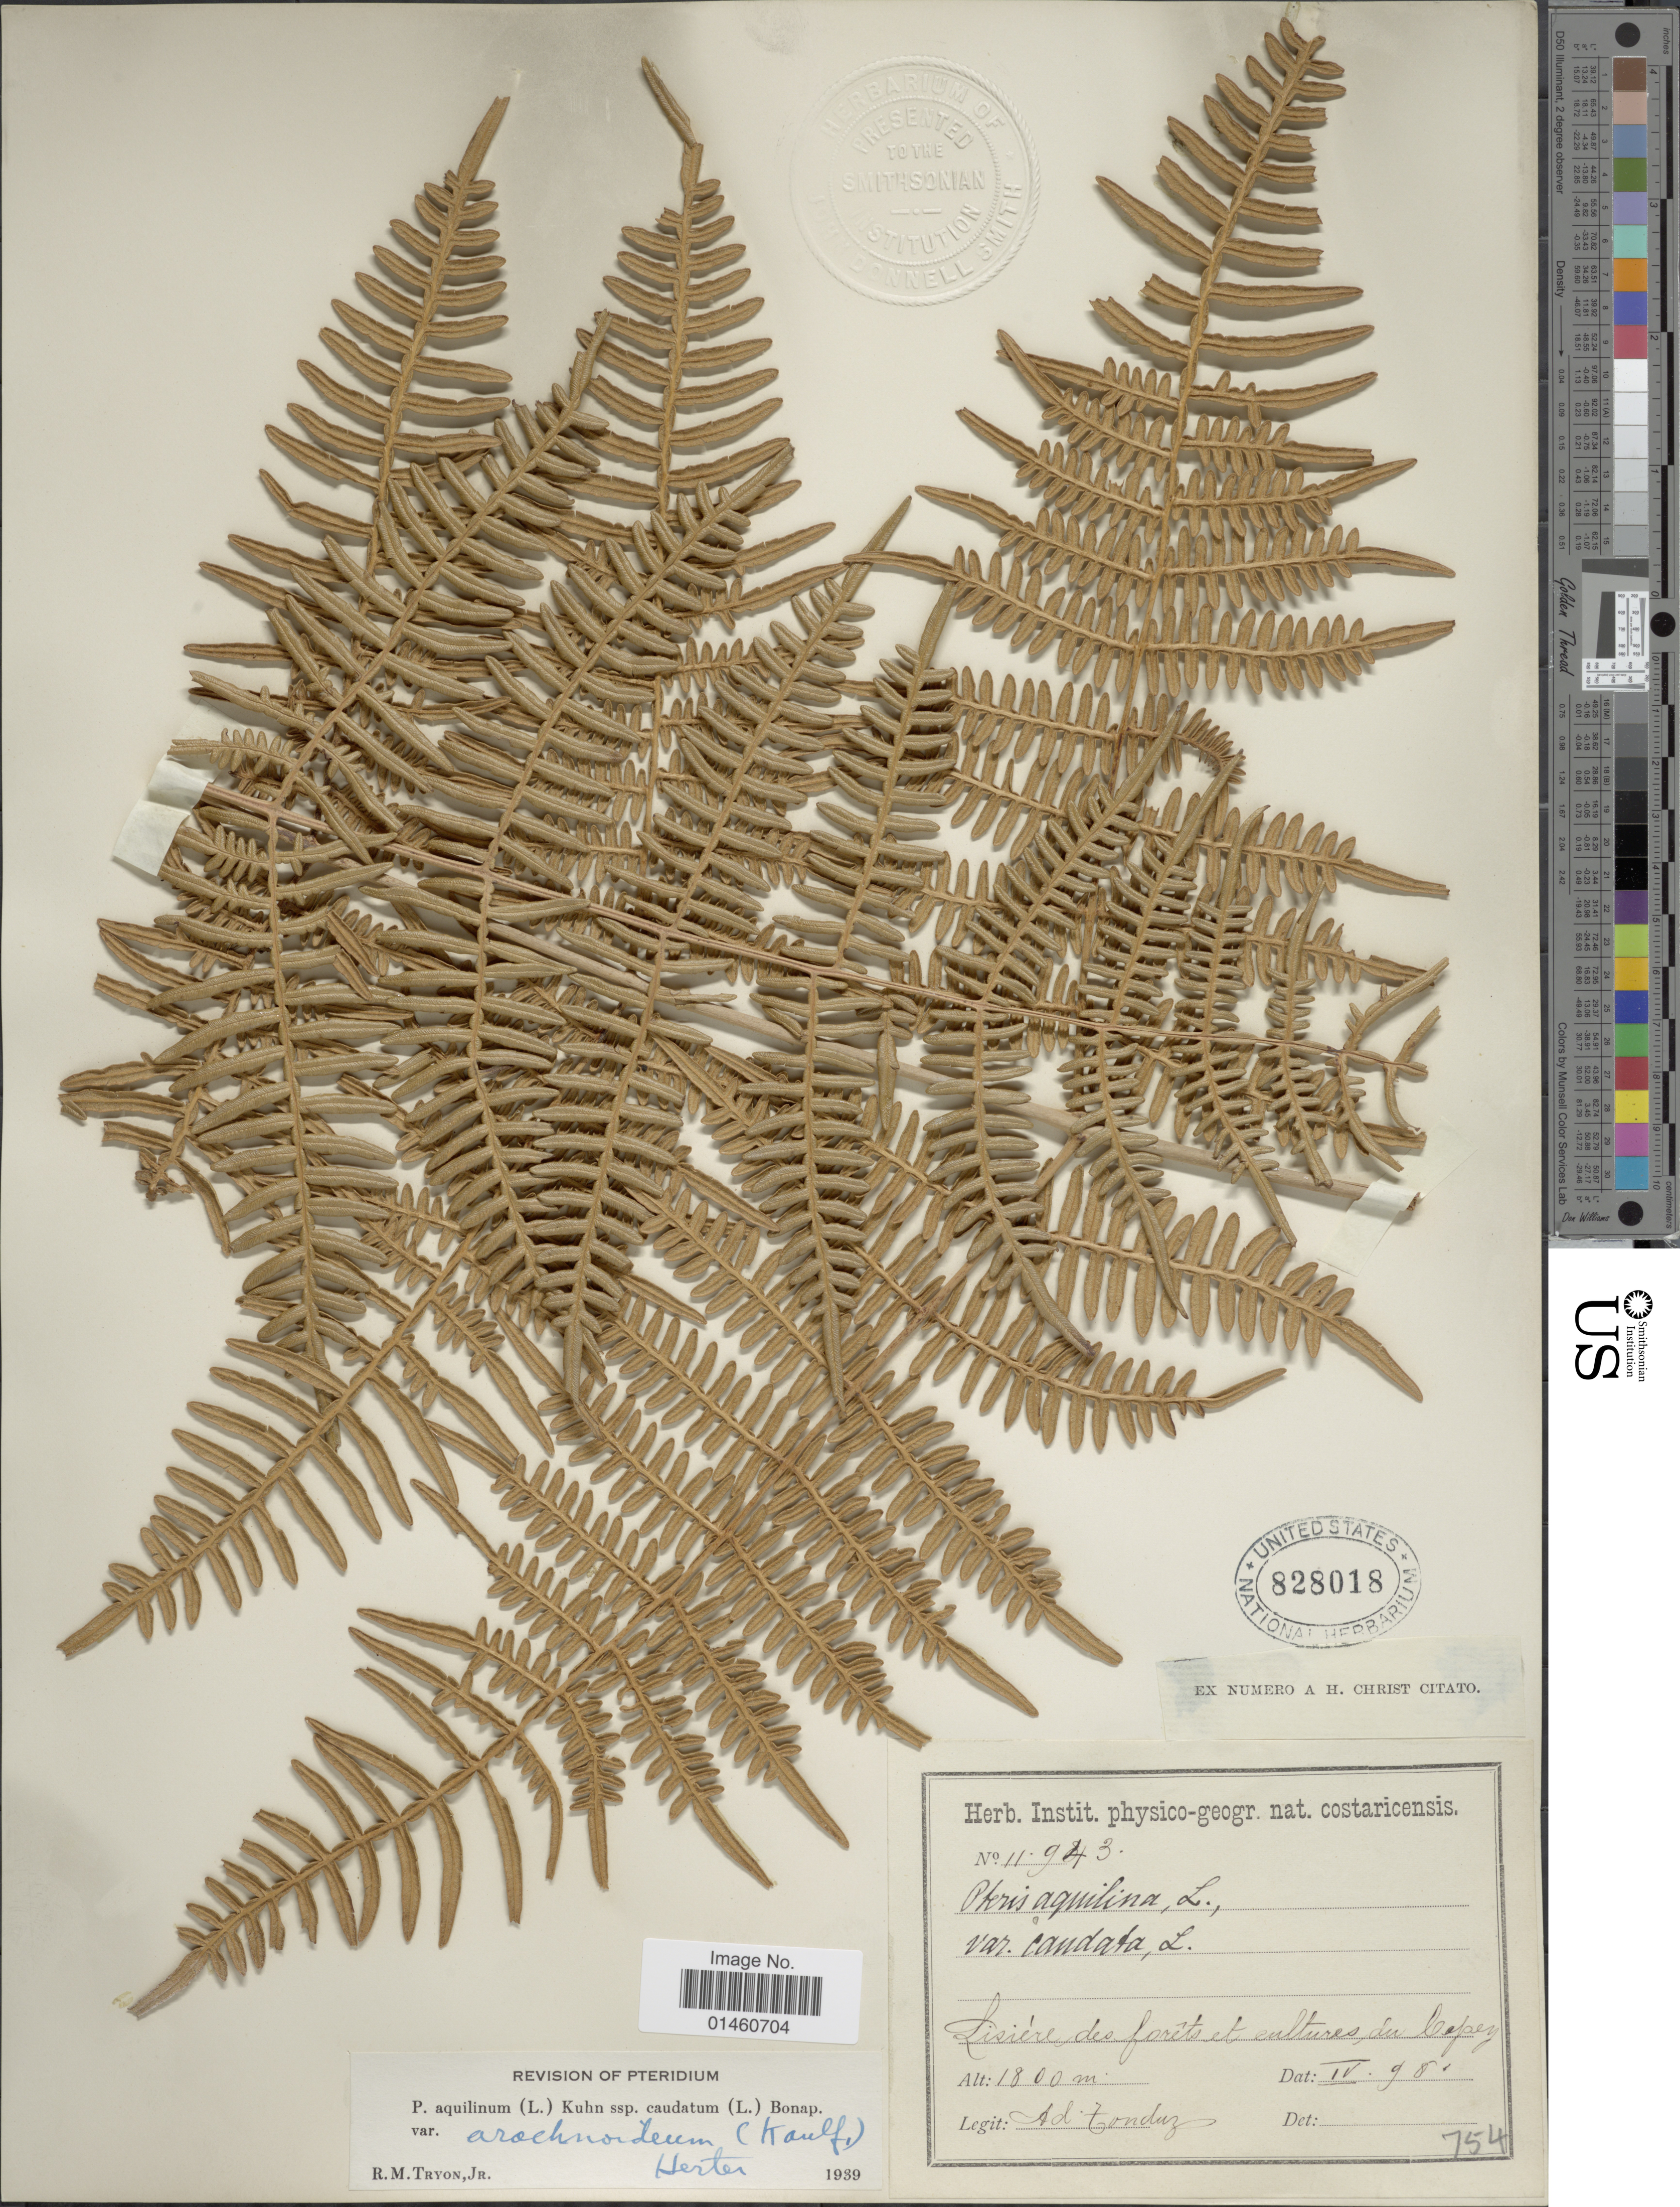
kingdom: Plantae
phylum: Tracheophyta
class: Polypodiopsida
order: Polypodiales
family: Dennstaedtiaceae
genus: Pteridium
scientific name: Pteridium aquilinum var. arachnoideum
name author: (Kaulf.) Herter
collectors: A. Tonduz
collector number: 11943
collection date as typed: Transcribed d/m/y: /5/98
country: Costa Rica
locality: Lisiére des forêts et cultures du Copey.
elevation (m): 1800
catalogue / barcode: US 828018